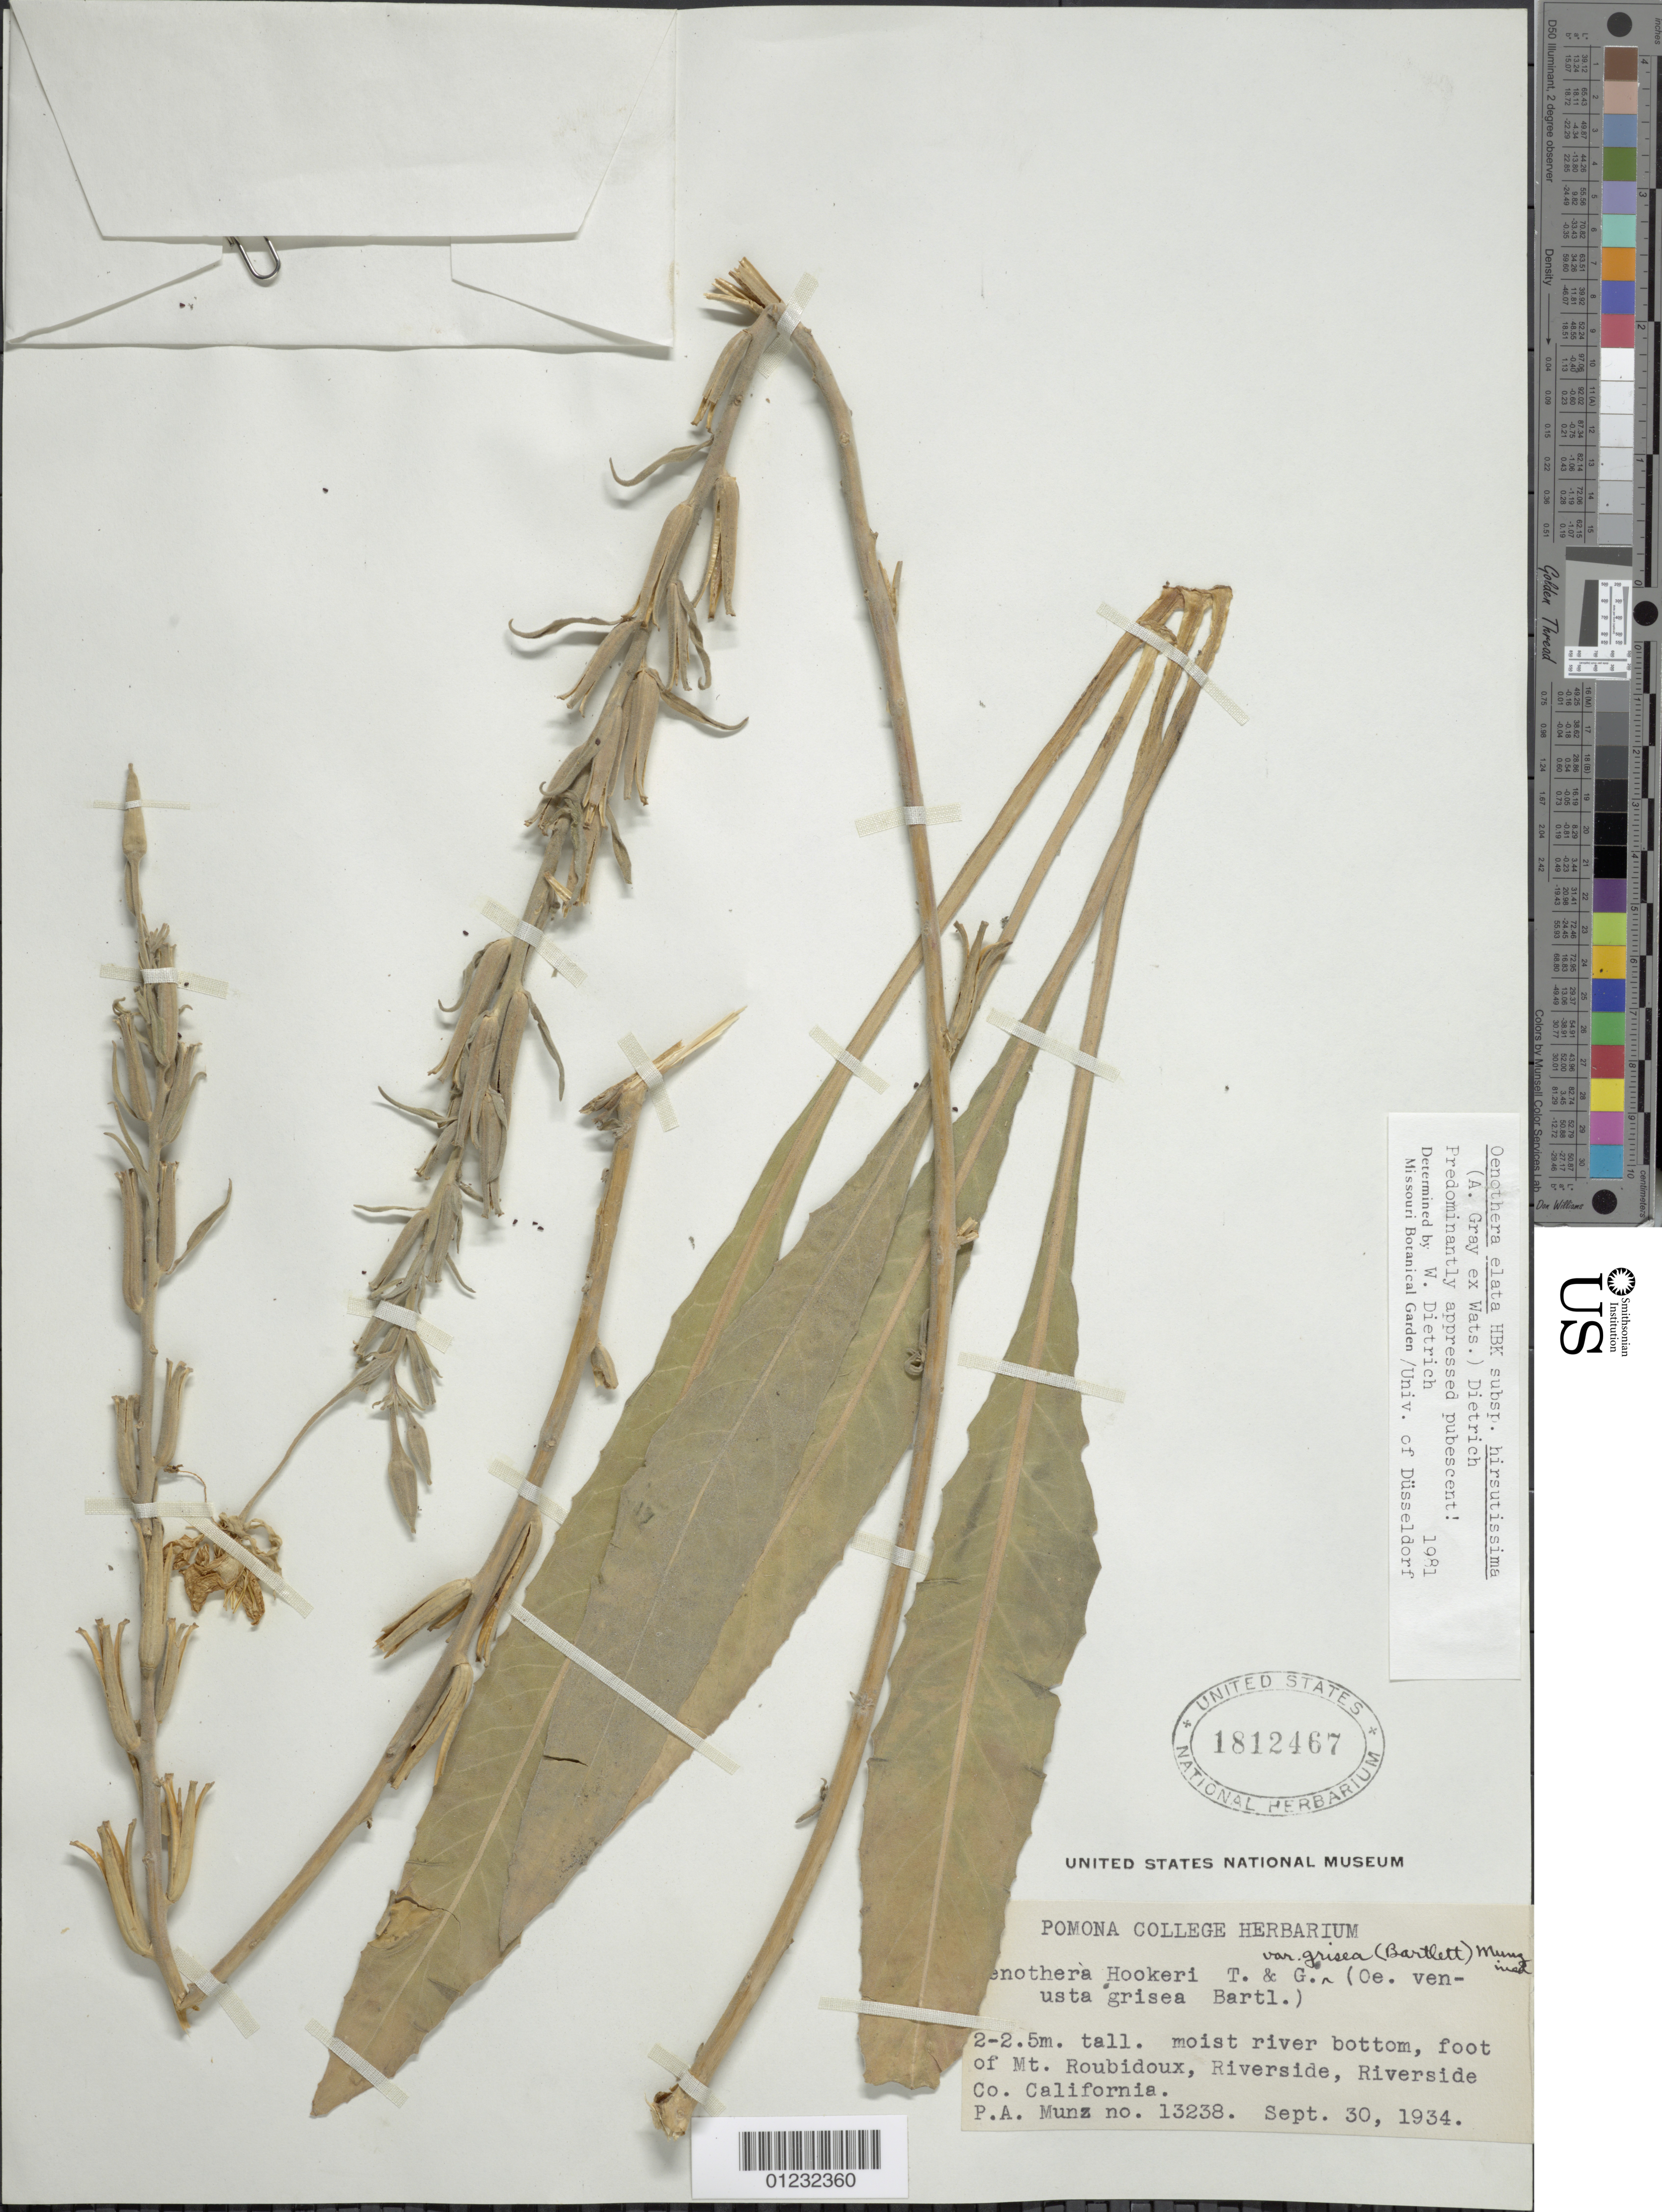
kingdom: Plantae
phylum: Tracheophyta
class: Magnoliopsida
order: Myrtales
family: Onagraceae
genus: Oenothera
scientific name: Oenothera elata subsp. hirsutissima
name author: (A. Gray ex S. Watson) W. Dietr.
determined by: Dietrich, W.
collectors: P. A. Munz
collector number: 13238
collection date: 1934-09-30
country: United States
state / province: California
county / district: Riverside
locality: Foot of Mt. Roubidoux, Riverside.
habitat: Moist river bottom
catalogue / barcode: US 1812467